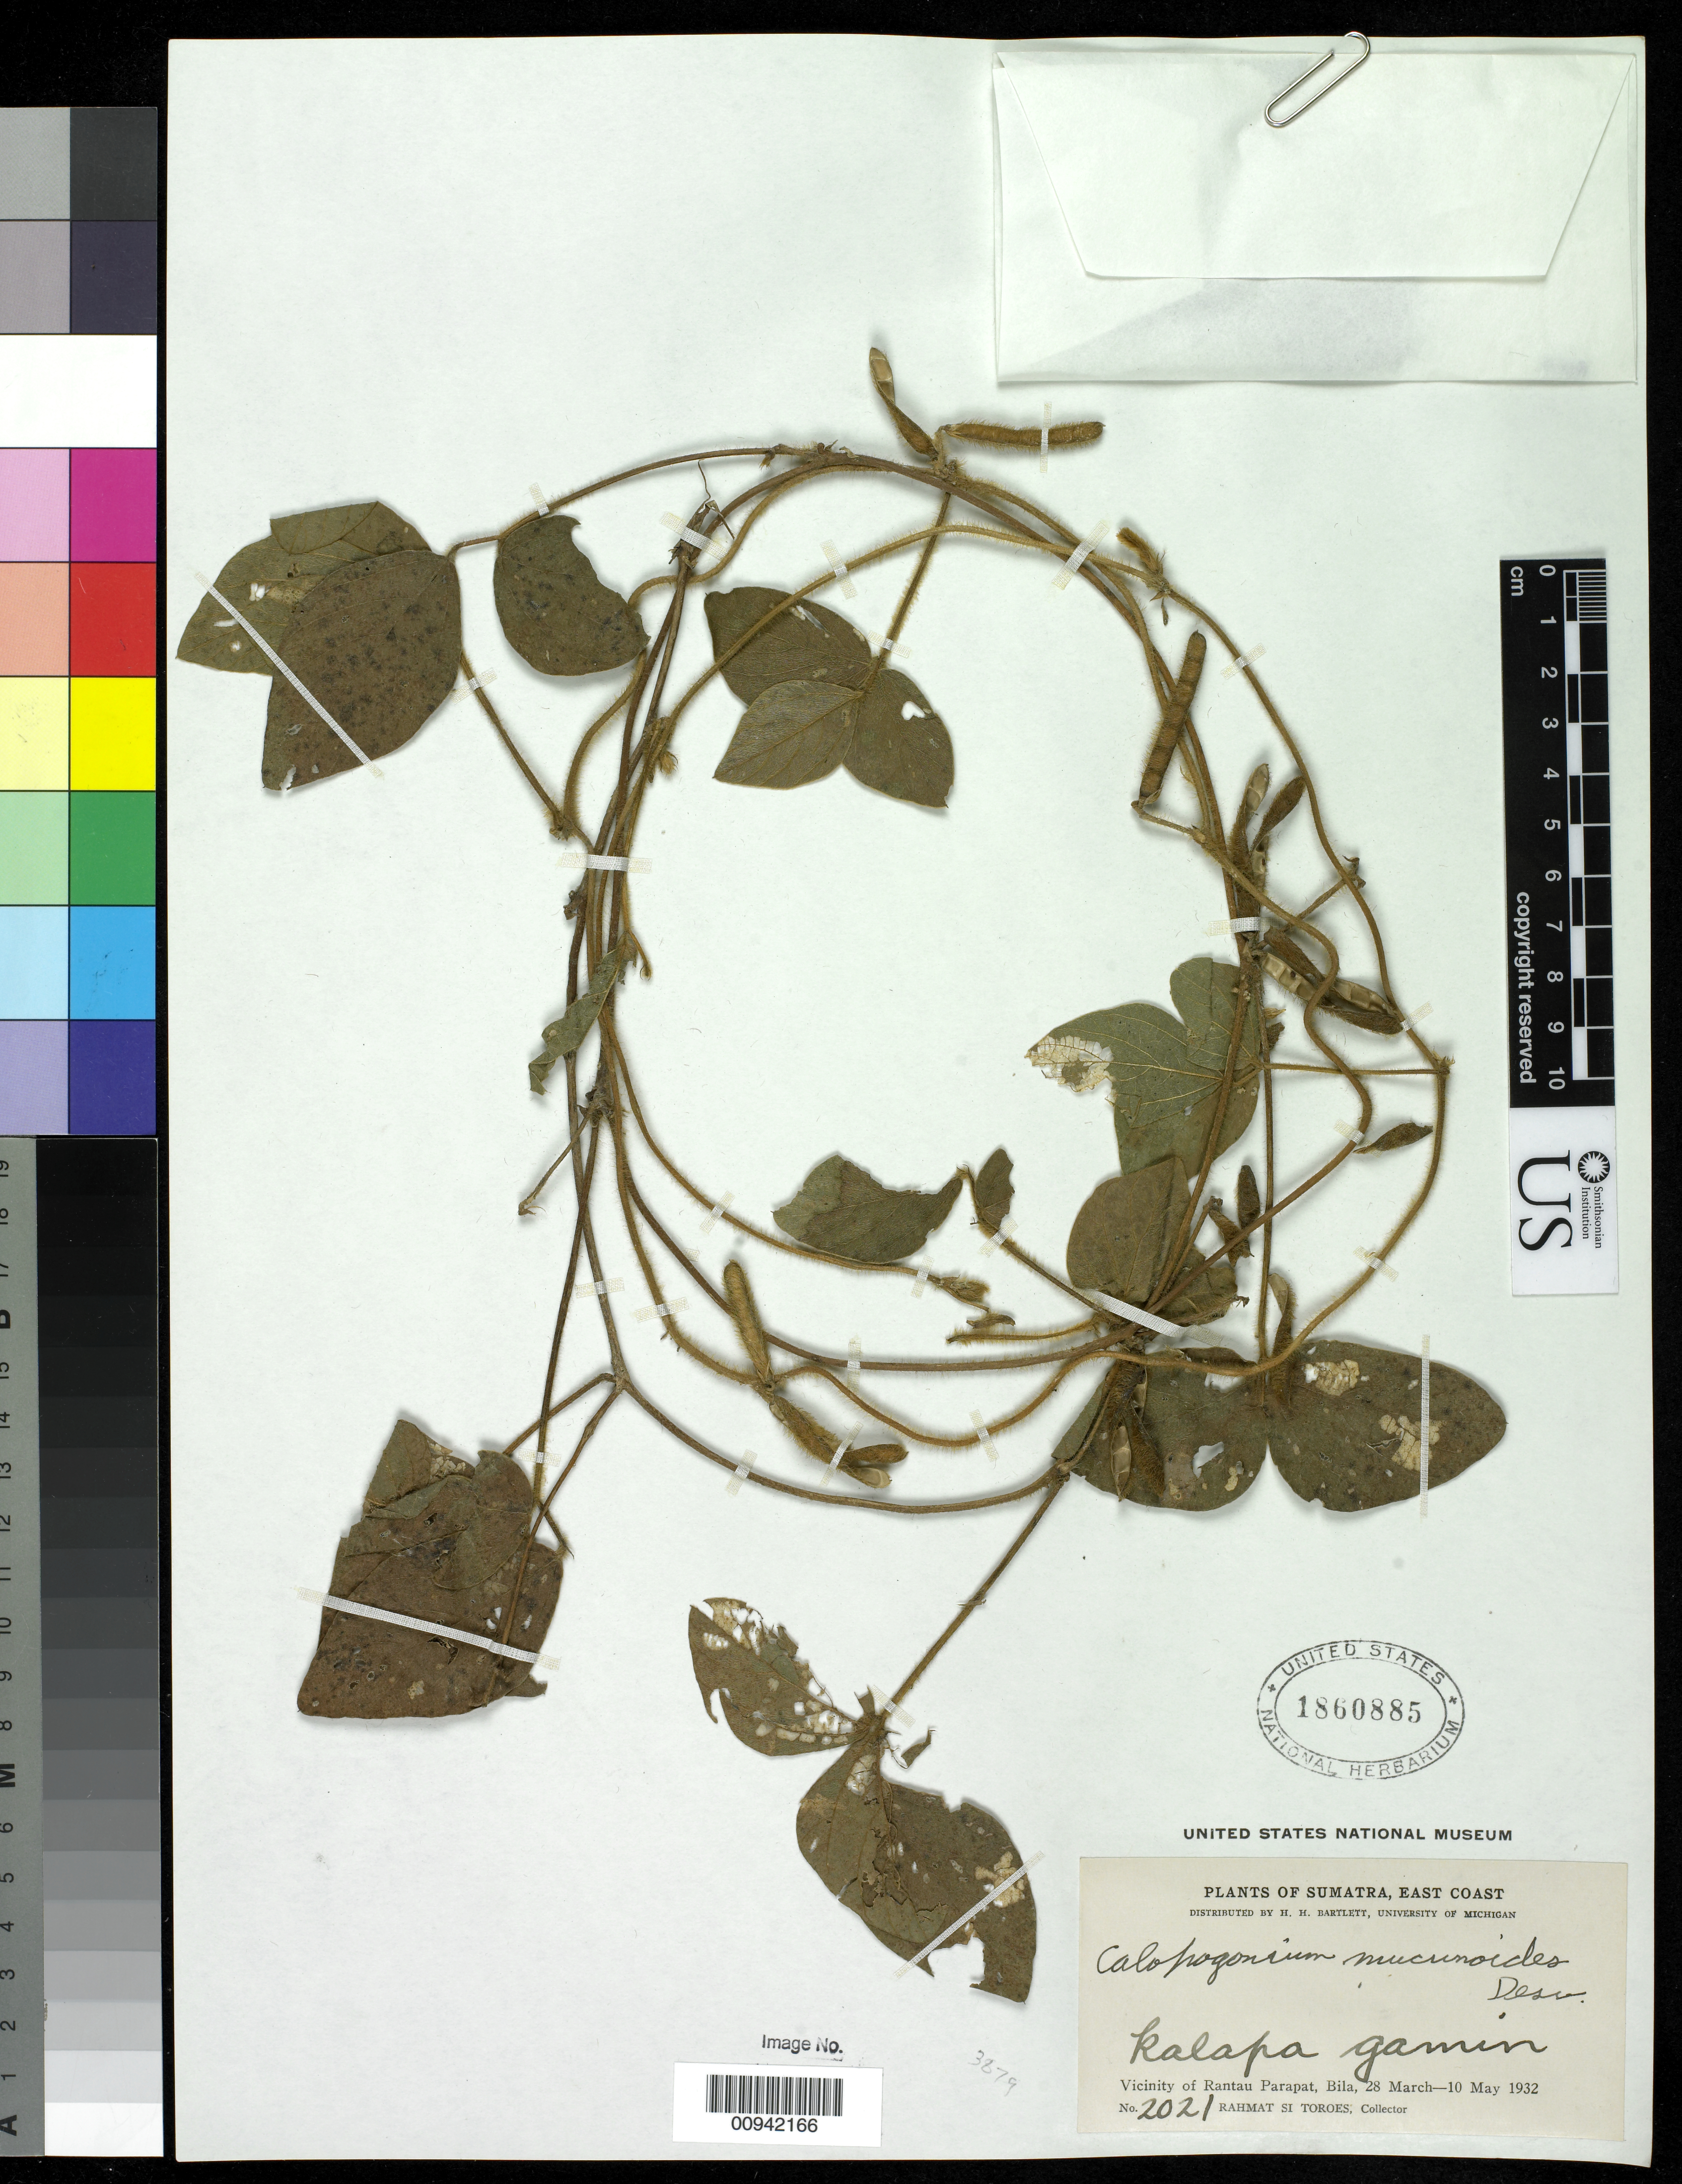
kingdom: Plantae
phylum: Tracheophyta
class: Magnoliopsida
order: Fabales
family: Fabaceae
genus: Calopogonium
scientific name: Calopogonium mucunoides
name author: Desv.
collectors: Rahmat Si Boeea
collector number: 2021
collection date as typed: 28 Mar 1932 to 10 May 1932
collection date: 1932-03-28/1932-05-10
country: Indonesia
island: Sumatra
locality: Sumatra, East coast, vicinity of Rantau Parapat, Bila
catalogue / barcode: US 1860885